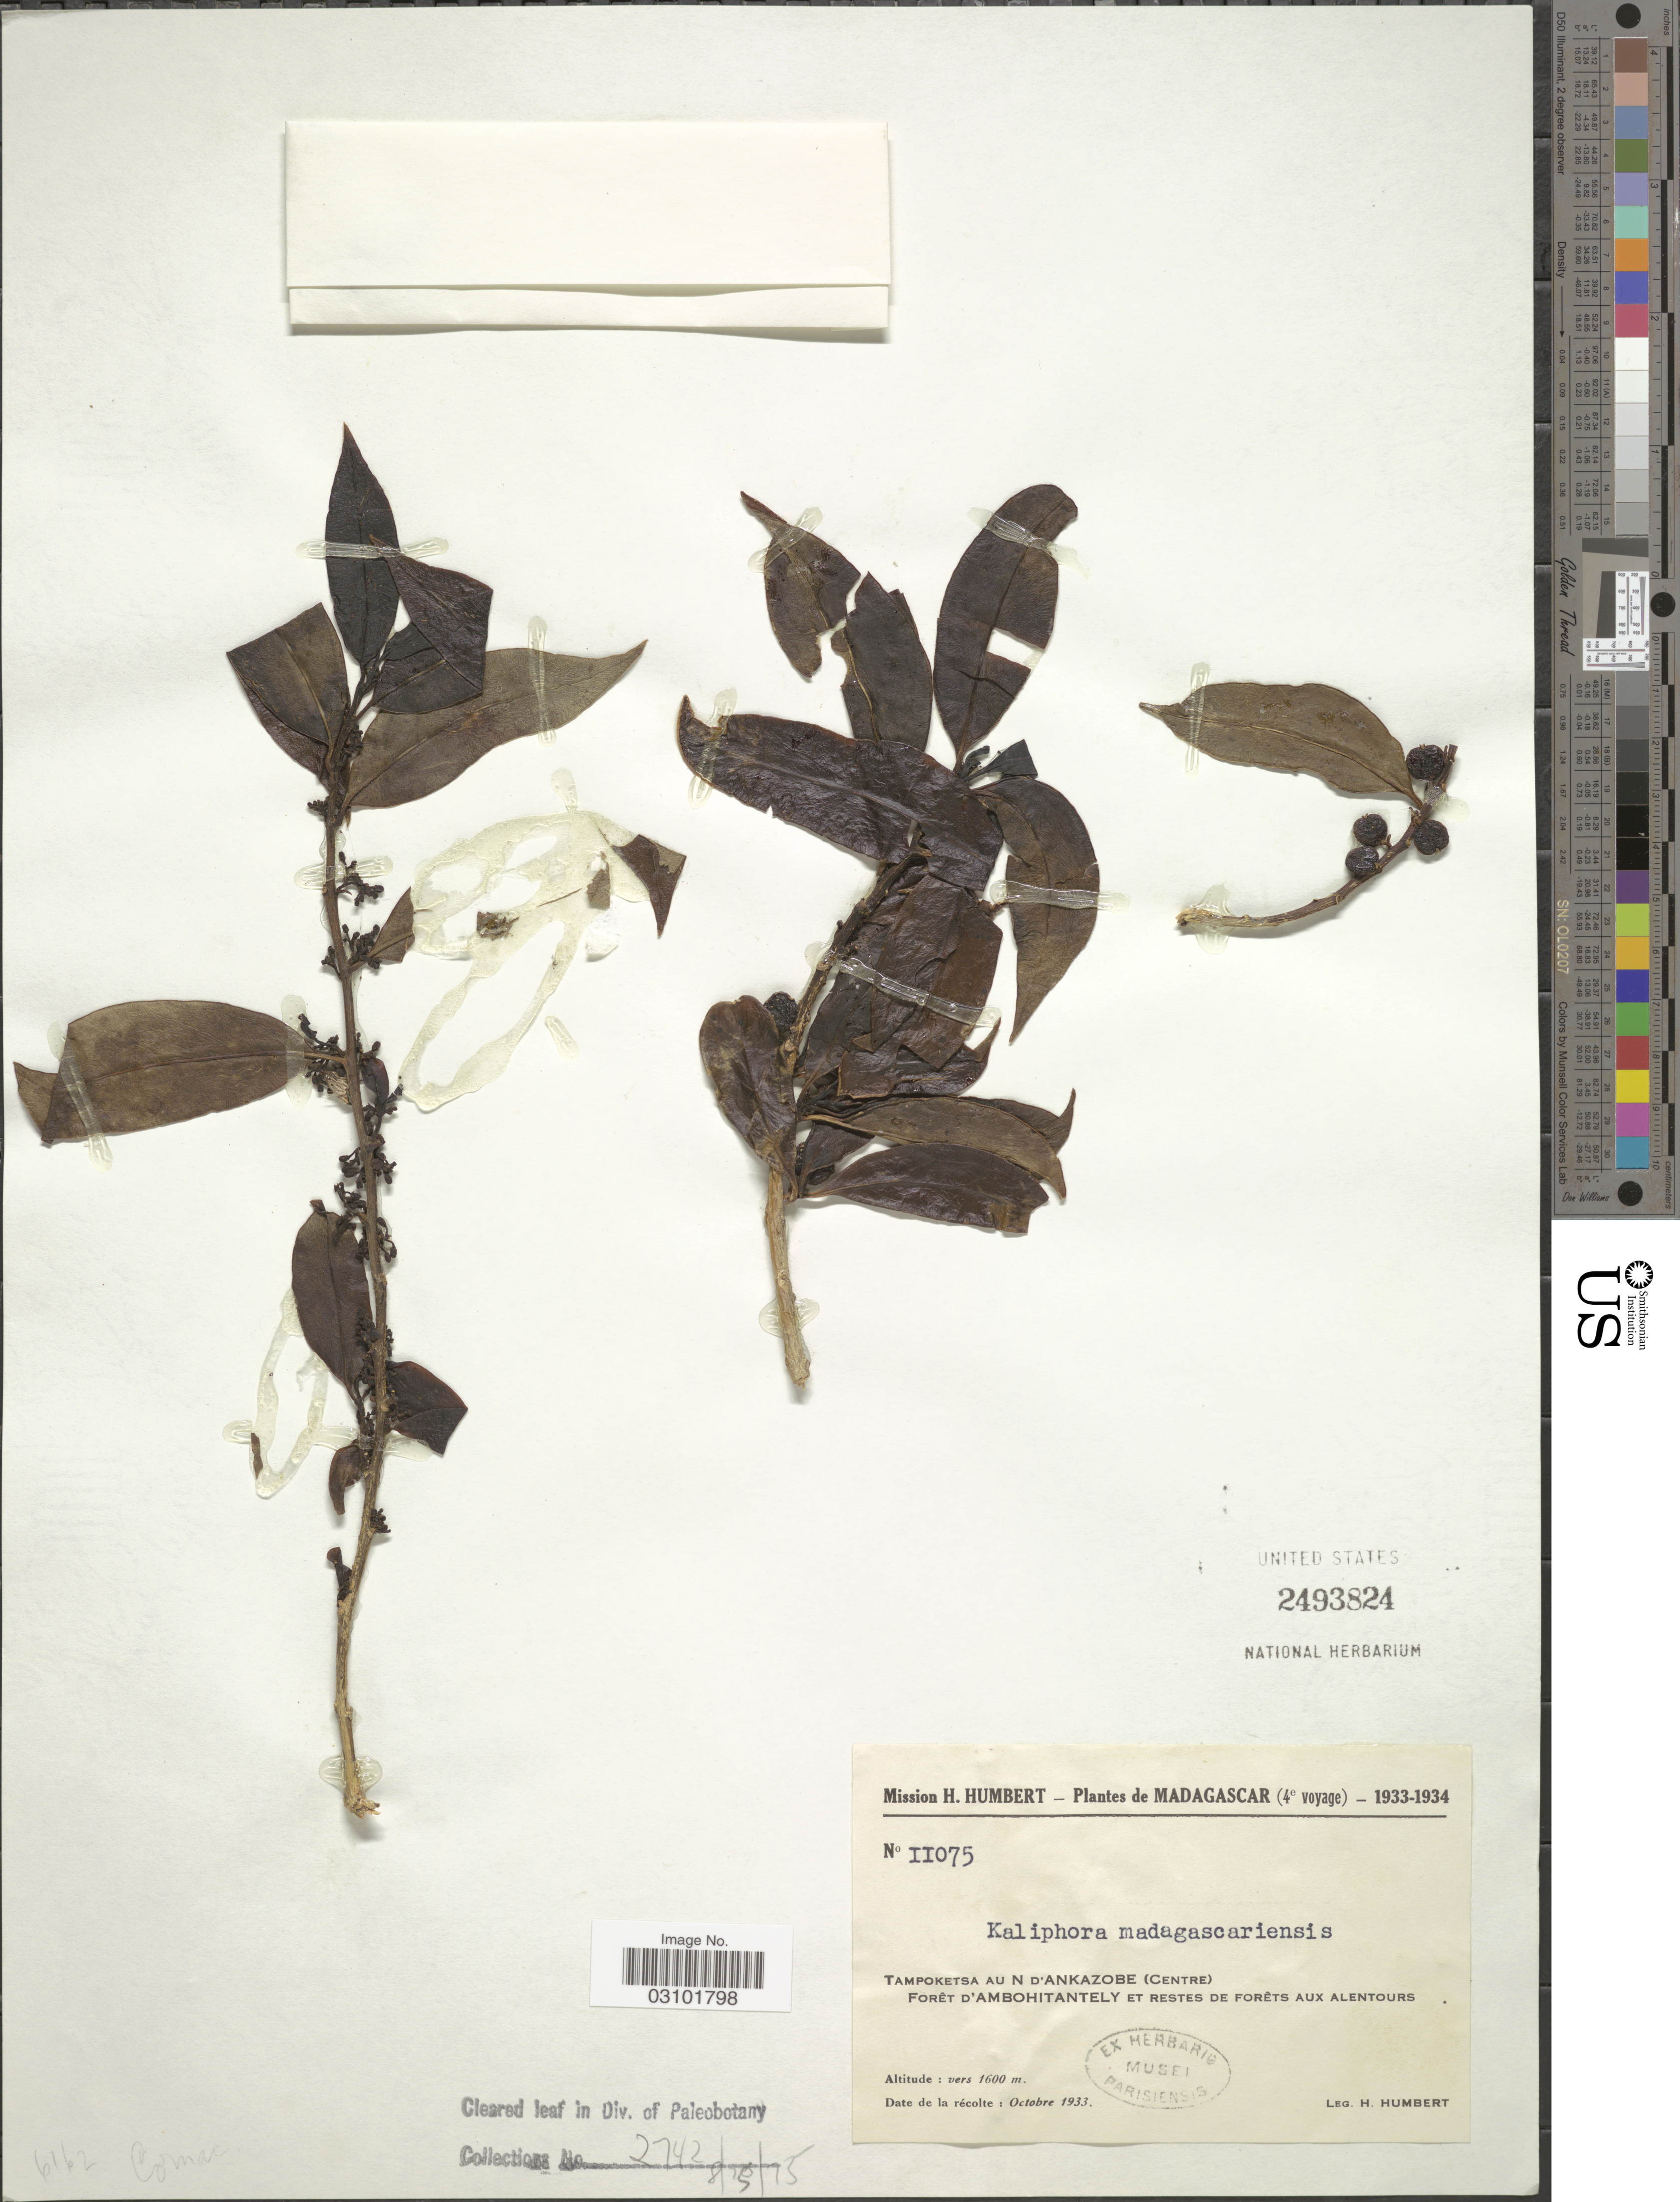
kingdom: Plantae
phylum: Tracheophyta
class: Magnoliopsida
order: Solanales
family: Montiniaceae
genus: Kaliphora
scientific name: Kaliphora madagascariensis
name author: Hook. f.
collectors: H. Humbert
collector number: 11075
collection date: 1933-10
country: Madagascar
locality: Tampoketsa au N D'Ankazobe (Centre). Forêt D'Ambohitantely et restes de Forêts aux Alentours.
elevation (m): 1600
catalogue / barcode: US 2493824